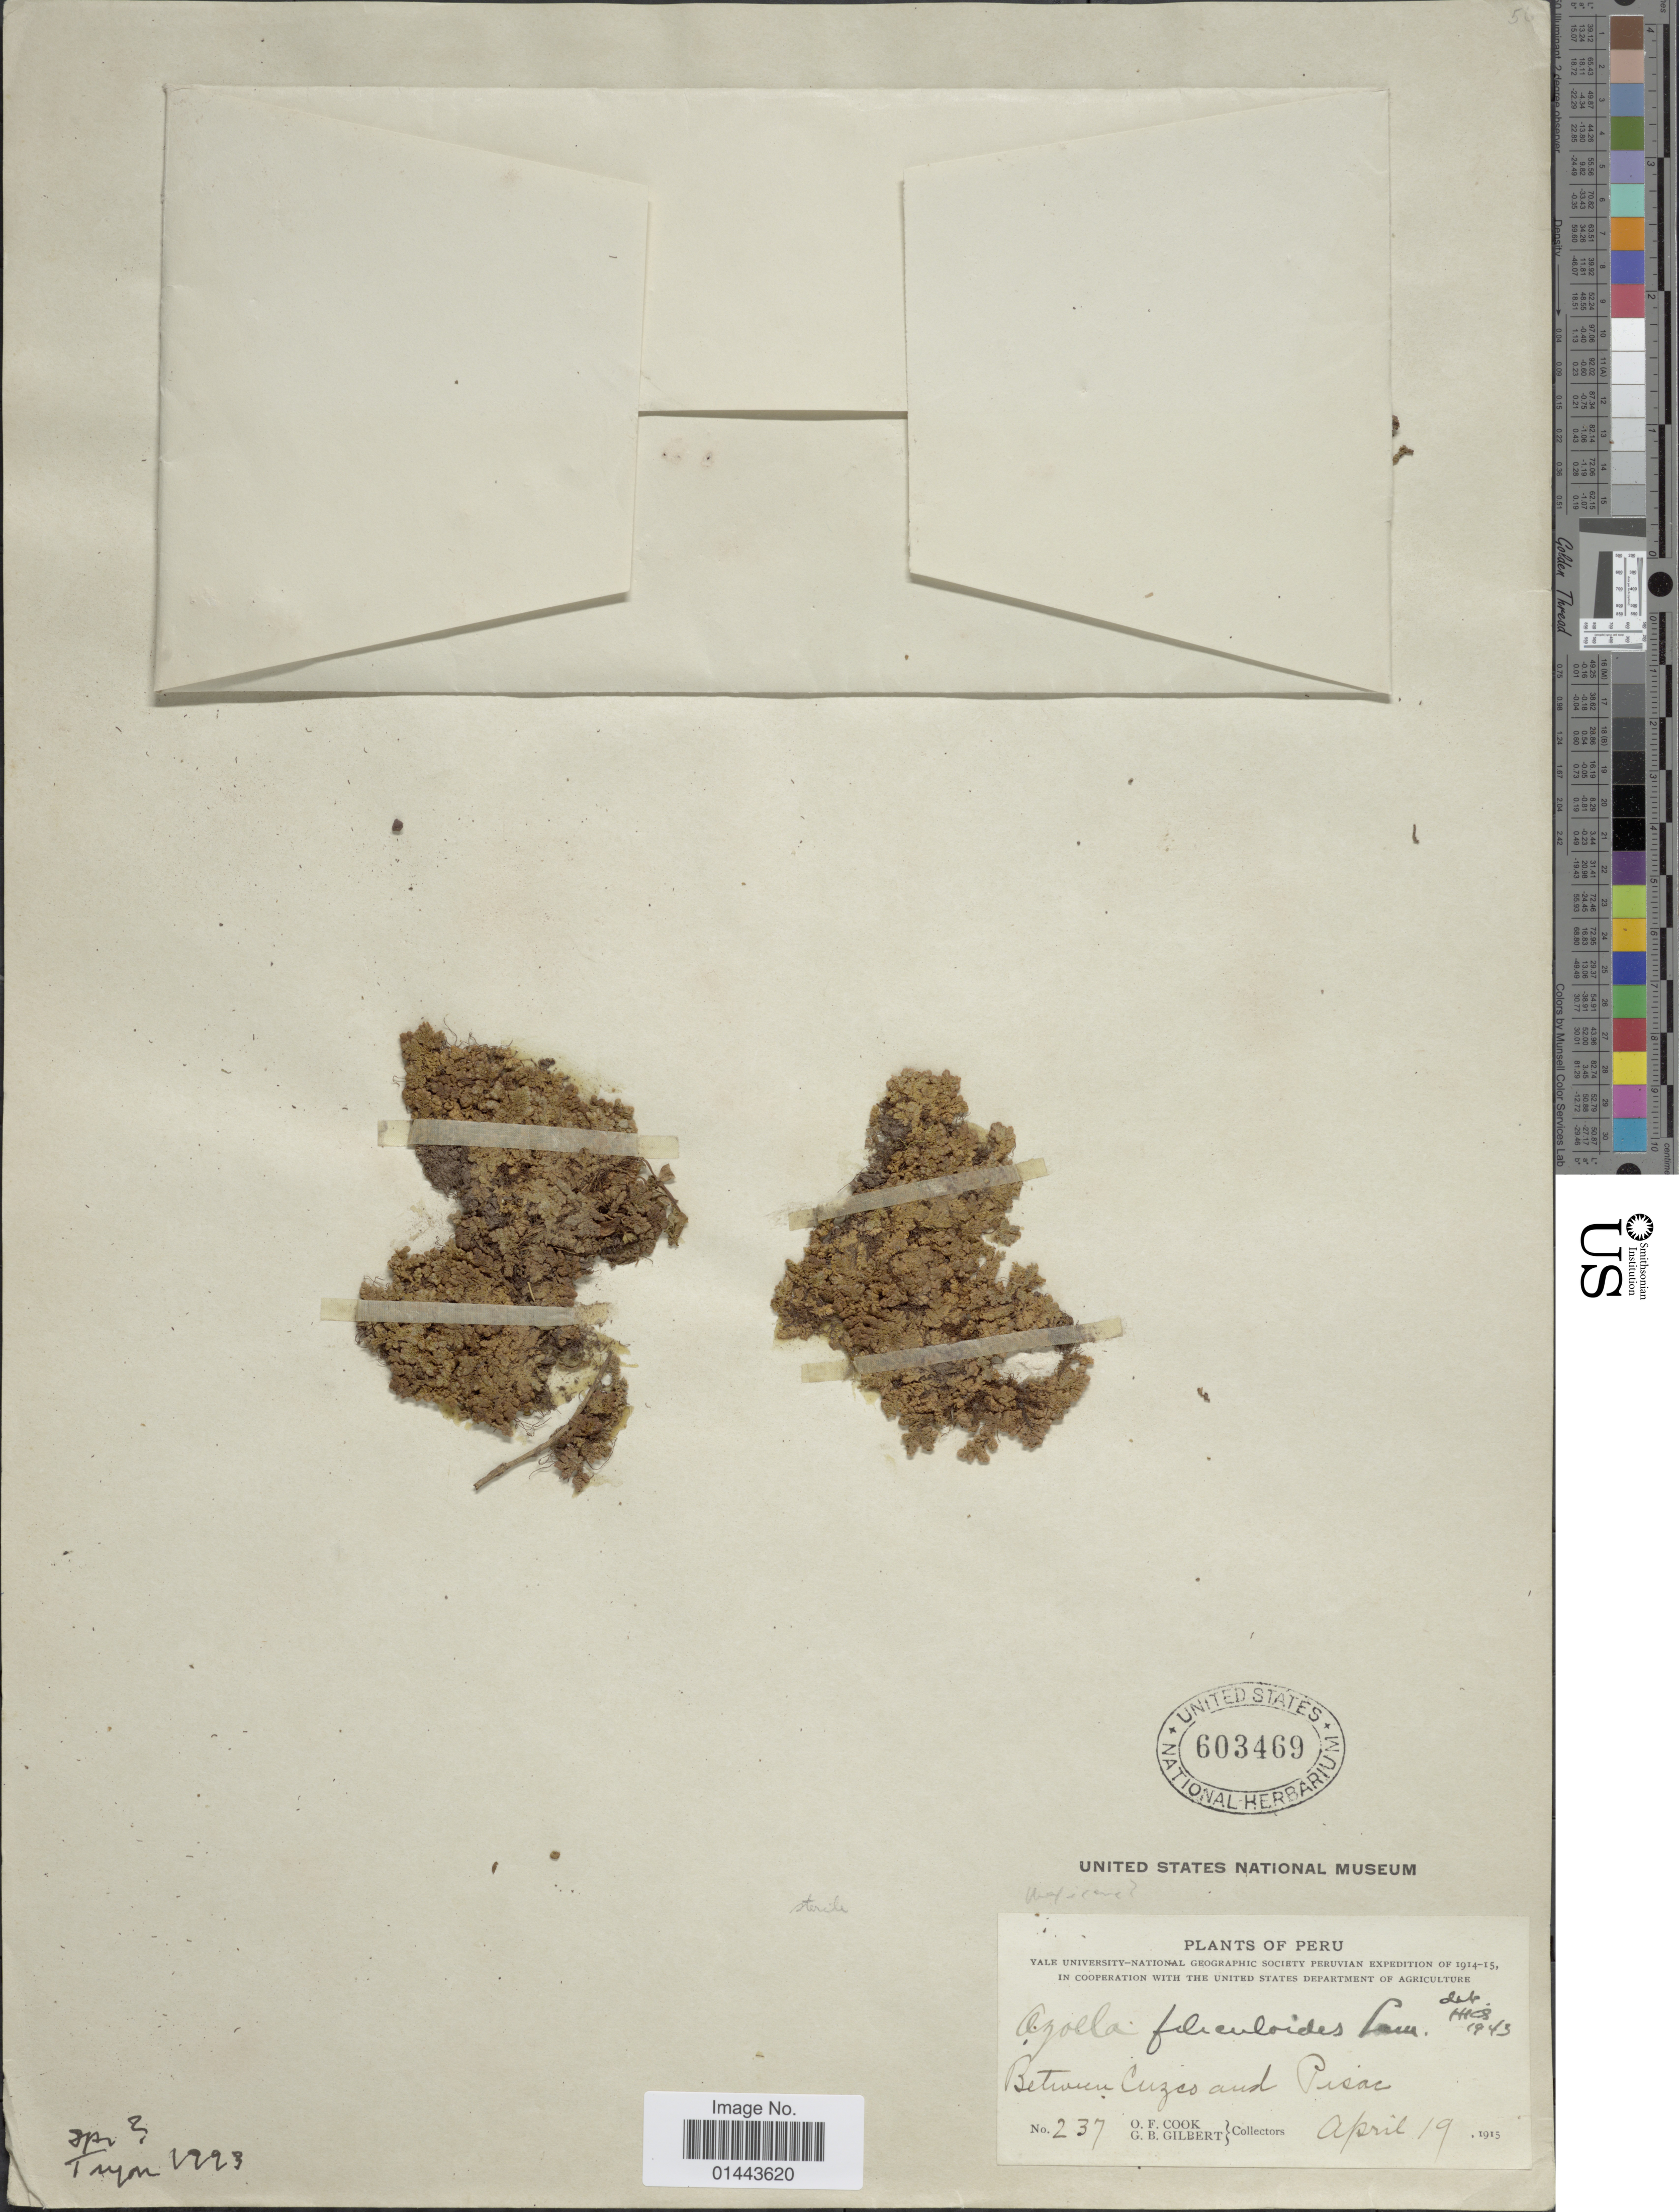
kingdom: Plantae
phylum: Tracheophyta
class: Polypodiopsida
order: Salviniales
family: Salviniaceae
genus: Azolla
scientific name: Azolla mexicana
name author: C. Presl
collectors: O. F. Cook & G. B. Gilbert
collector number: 237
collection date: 1915-04-19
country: Peru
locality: Between Cuzco and Pisac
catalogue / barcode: US 603469